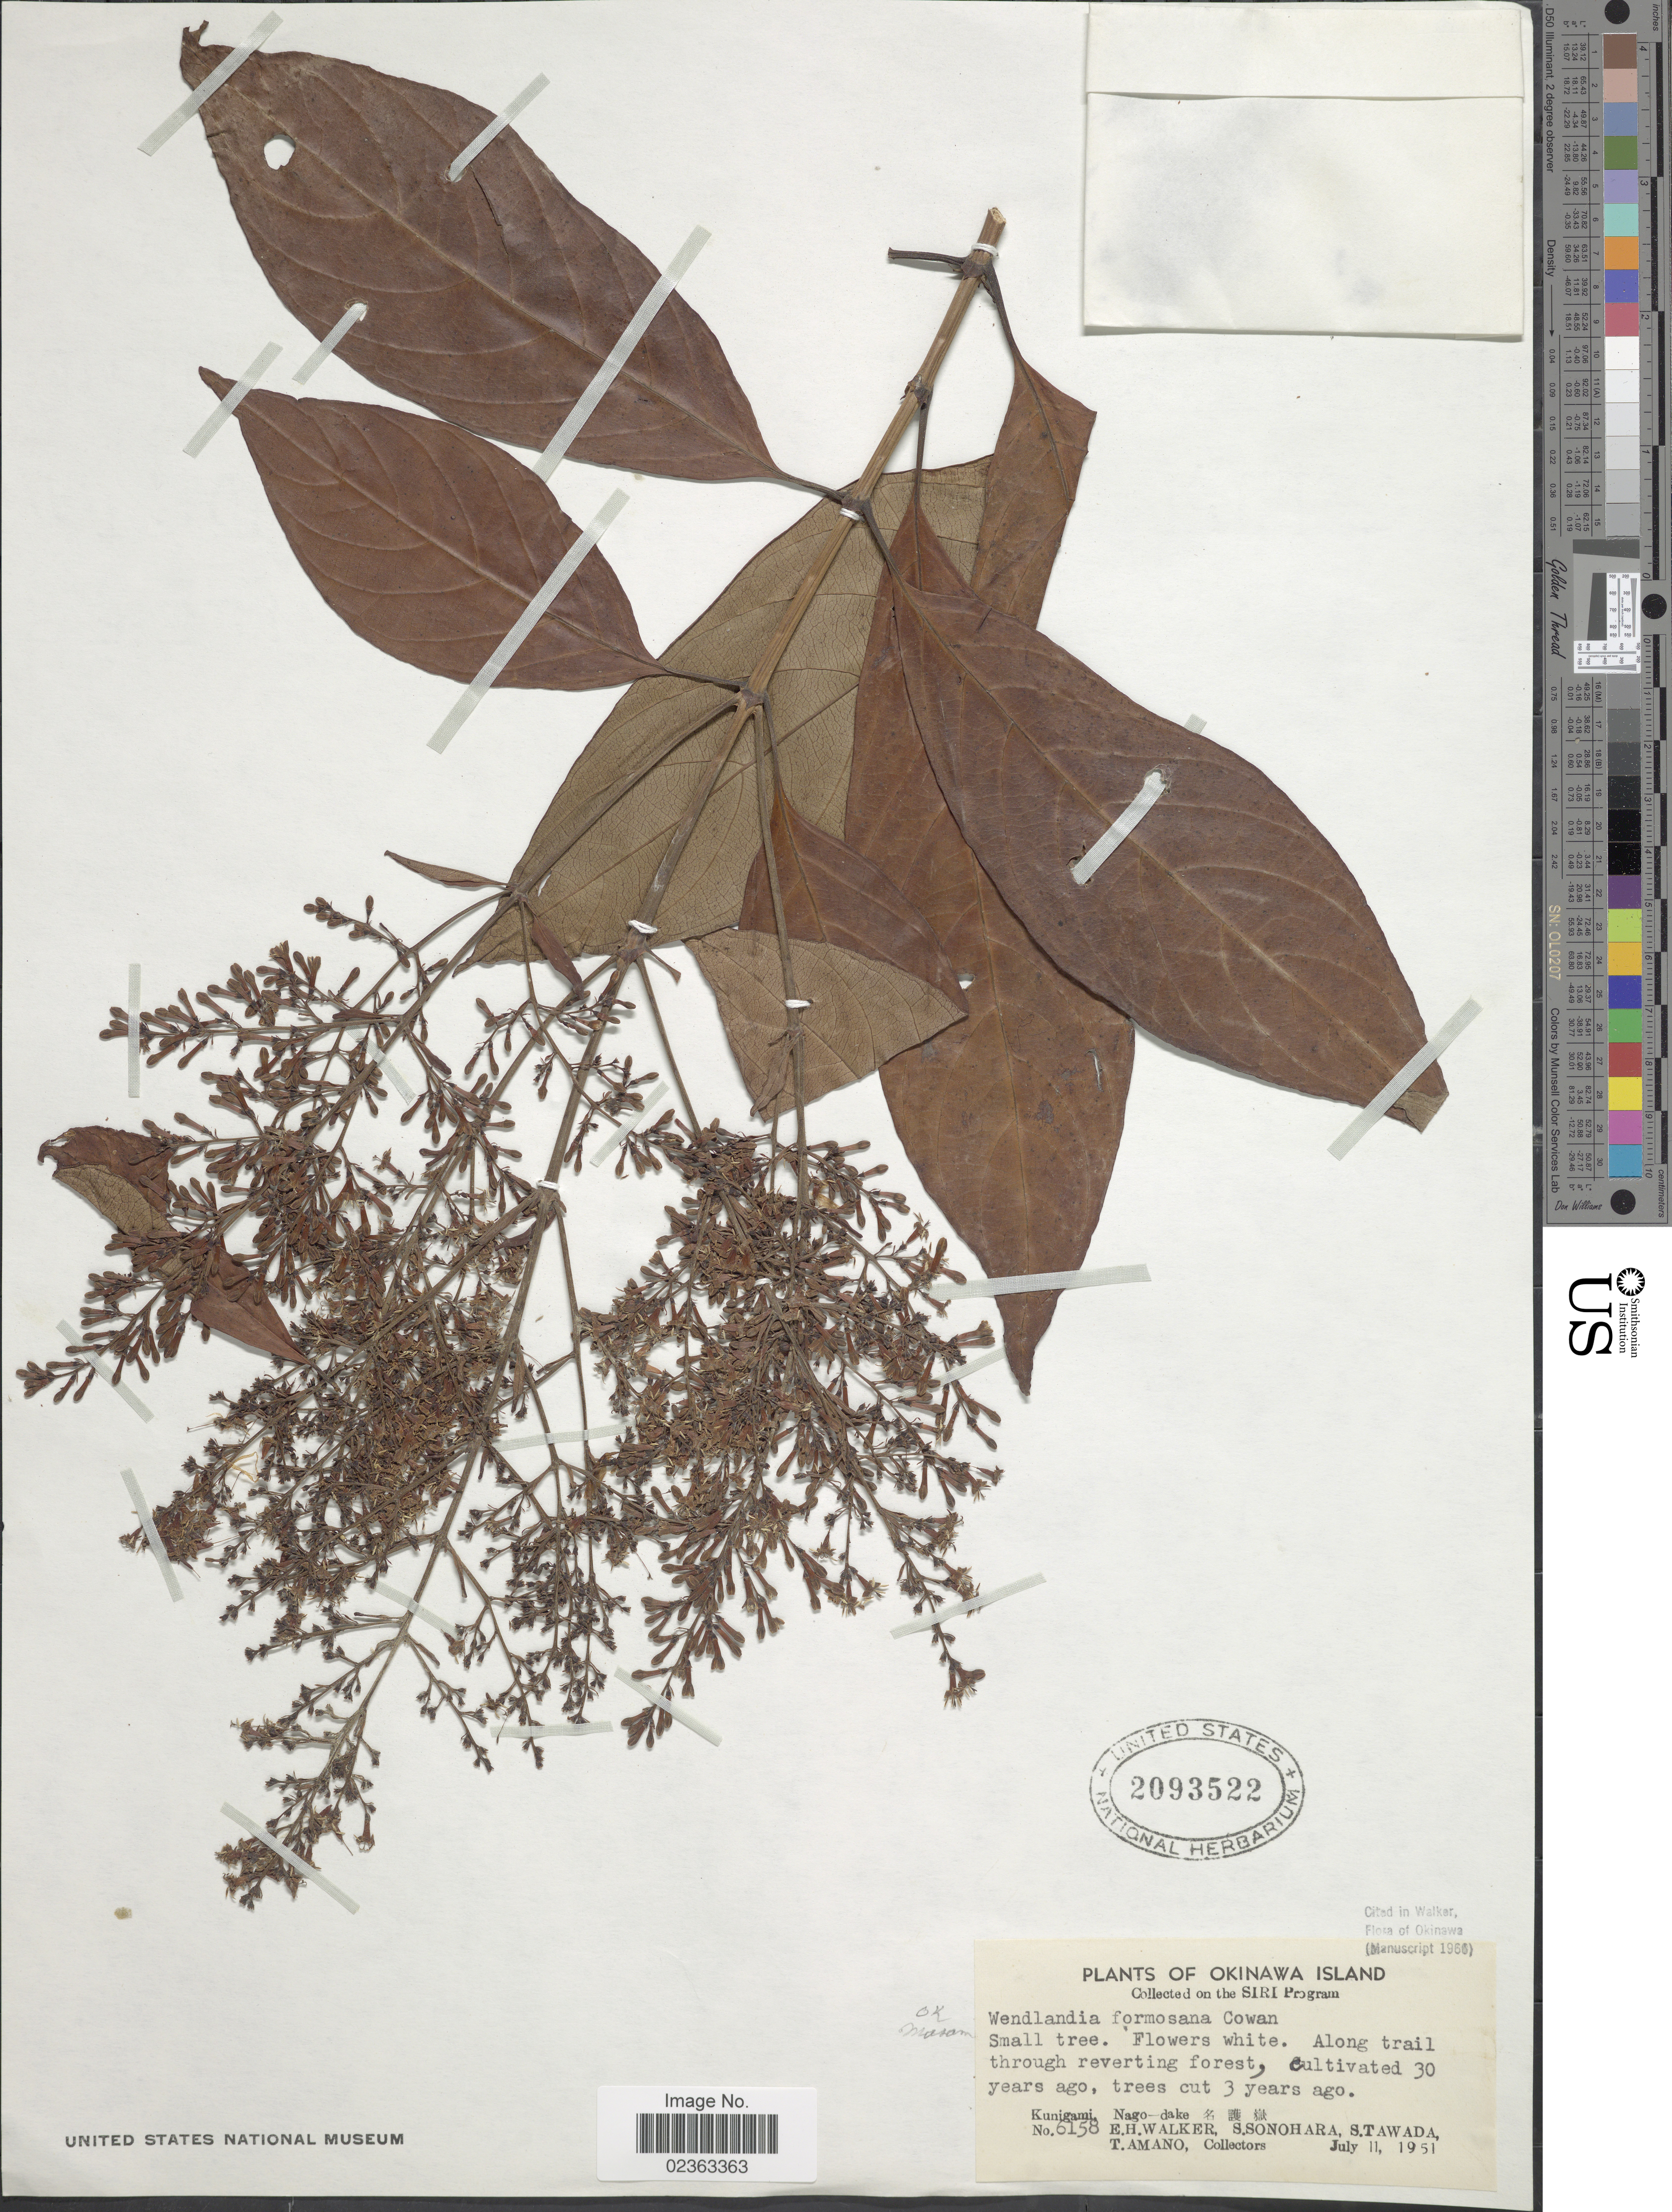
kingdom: Plantae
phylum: Tracheophyta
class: Magnoliopsida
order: Gentianales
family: Rubiaceae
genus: Wendlandia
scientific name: Wendlandia formosana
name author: Cowan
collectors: E. H. Walker, S. Sonohara, S. Tawada & T. Amano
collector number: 6158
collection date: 1951-07-11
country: Japan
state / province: Okinawa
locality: Okinawa Island, along trail through reverting forest, Kunigami Nago-daka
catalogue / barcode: US 2093522